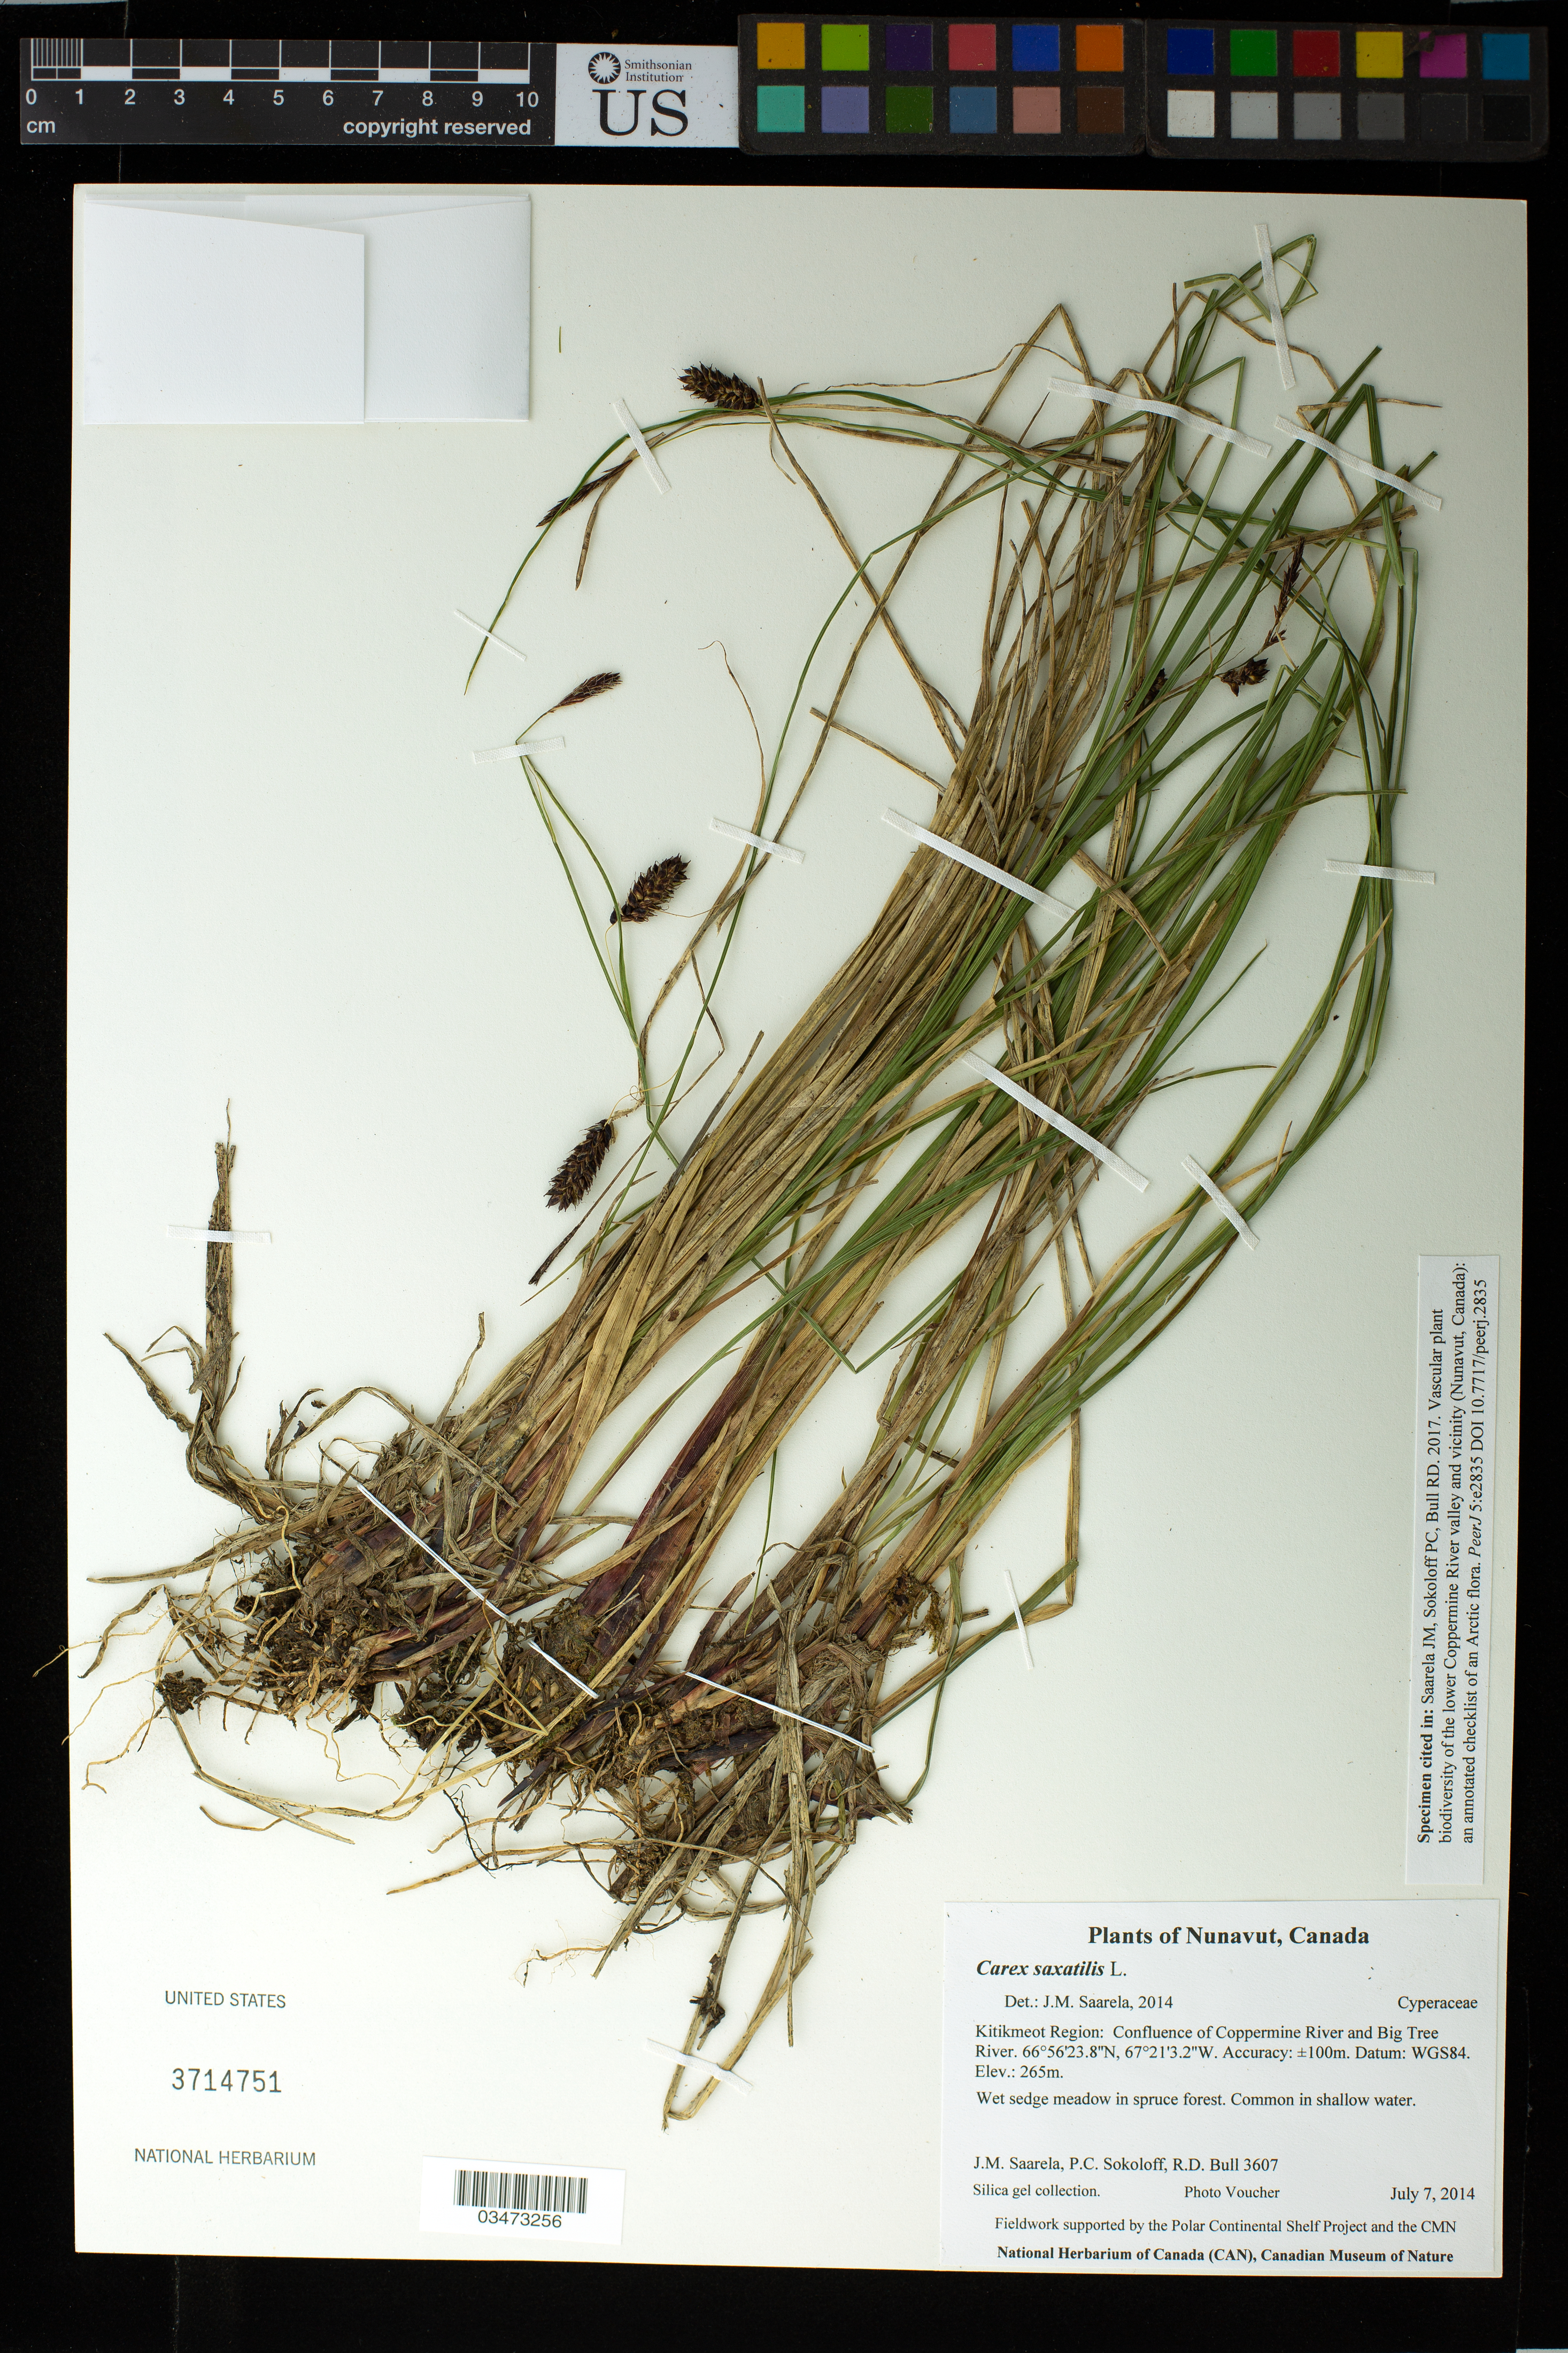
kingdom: Plantae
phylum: Tracheophyta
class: Liliopsida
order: Poales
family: Cyperaceae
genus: Carex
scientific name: Carex saxatilis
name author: L.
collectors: J. Saarela, P. Sokoloff & R. Bull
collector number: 3607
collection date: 2014-07-07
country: Canada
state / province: Nunavut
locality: Kitikmeot Region: Confluence of Coppermine River and Big Tree River.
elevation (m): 265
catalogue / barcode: US 3714751